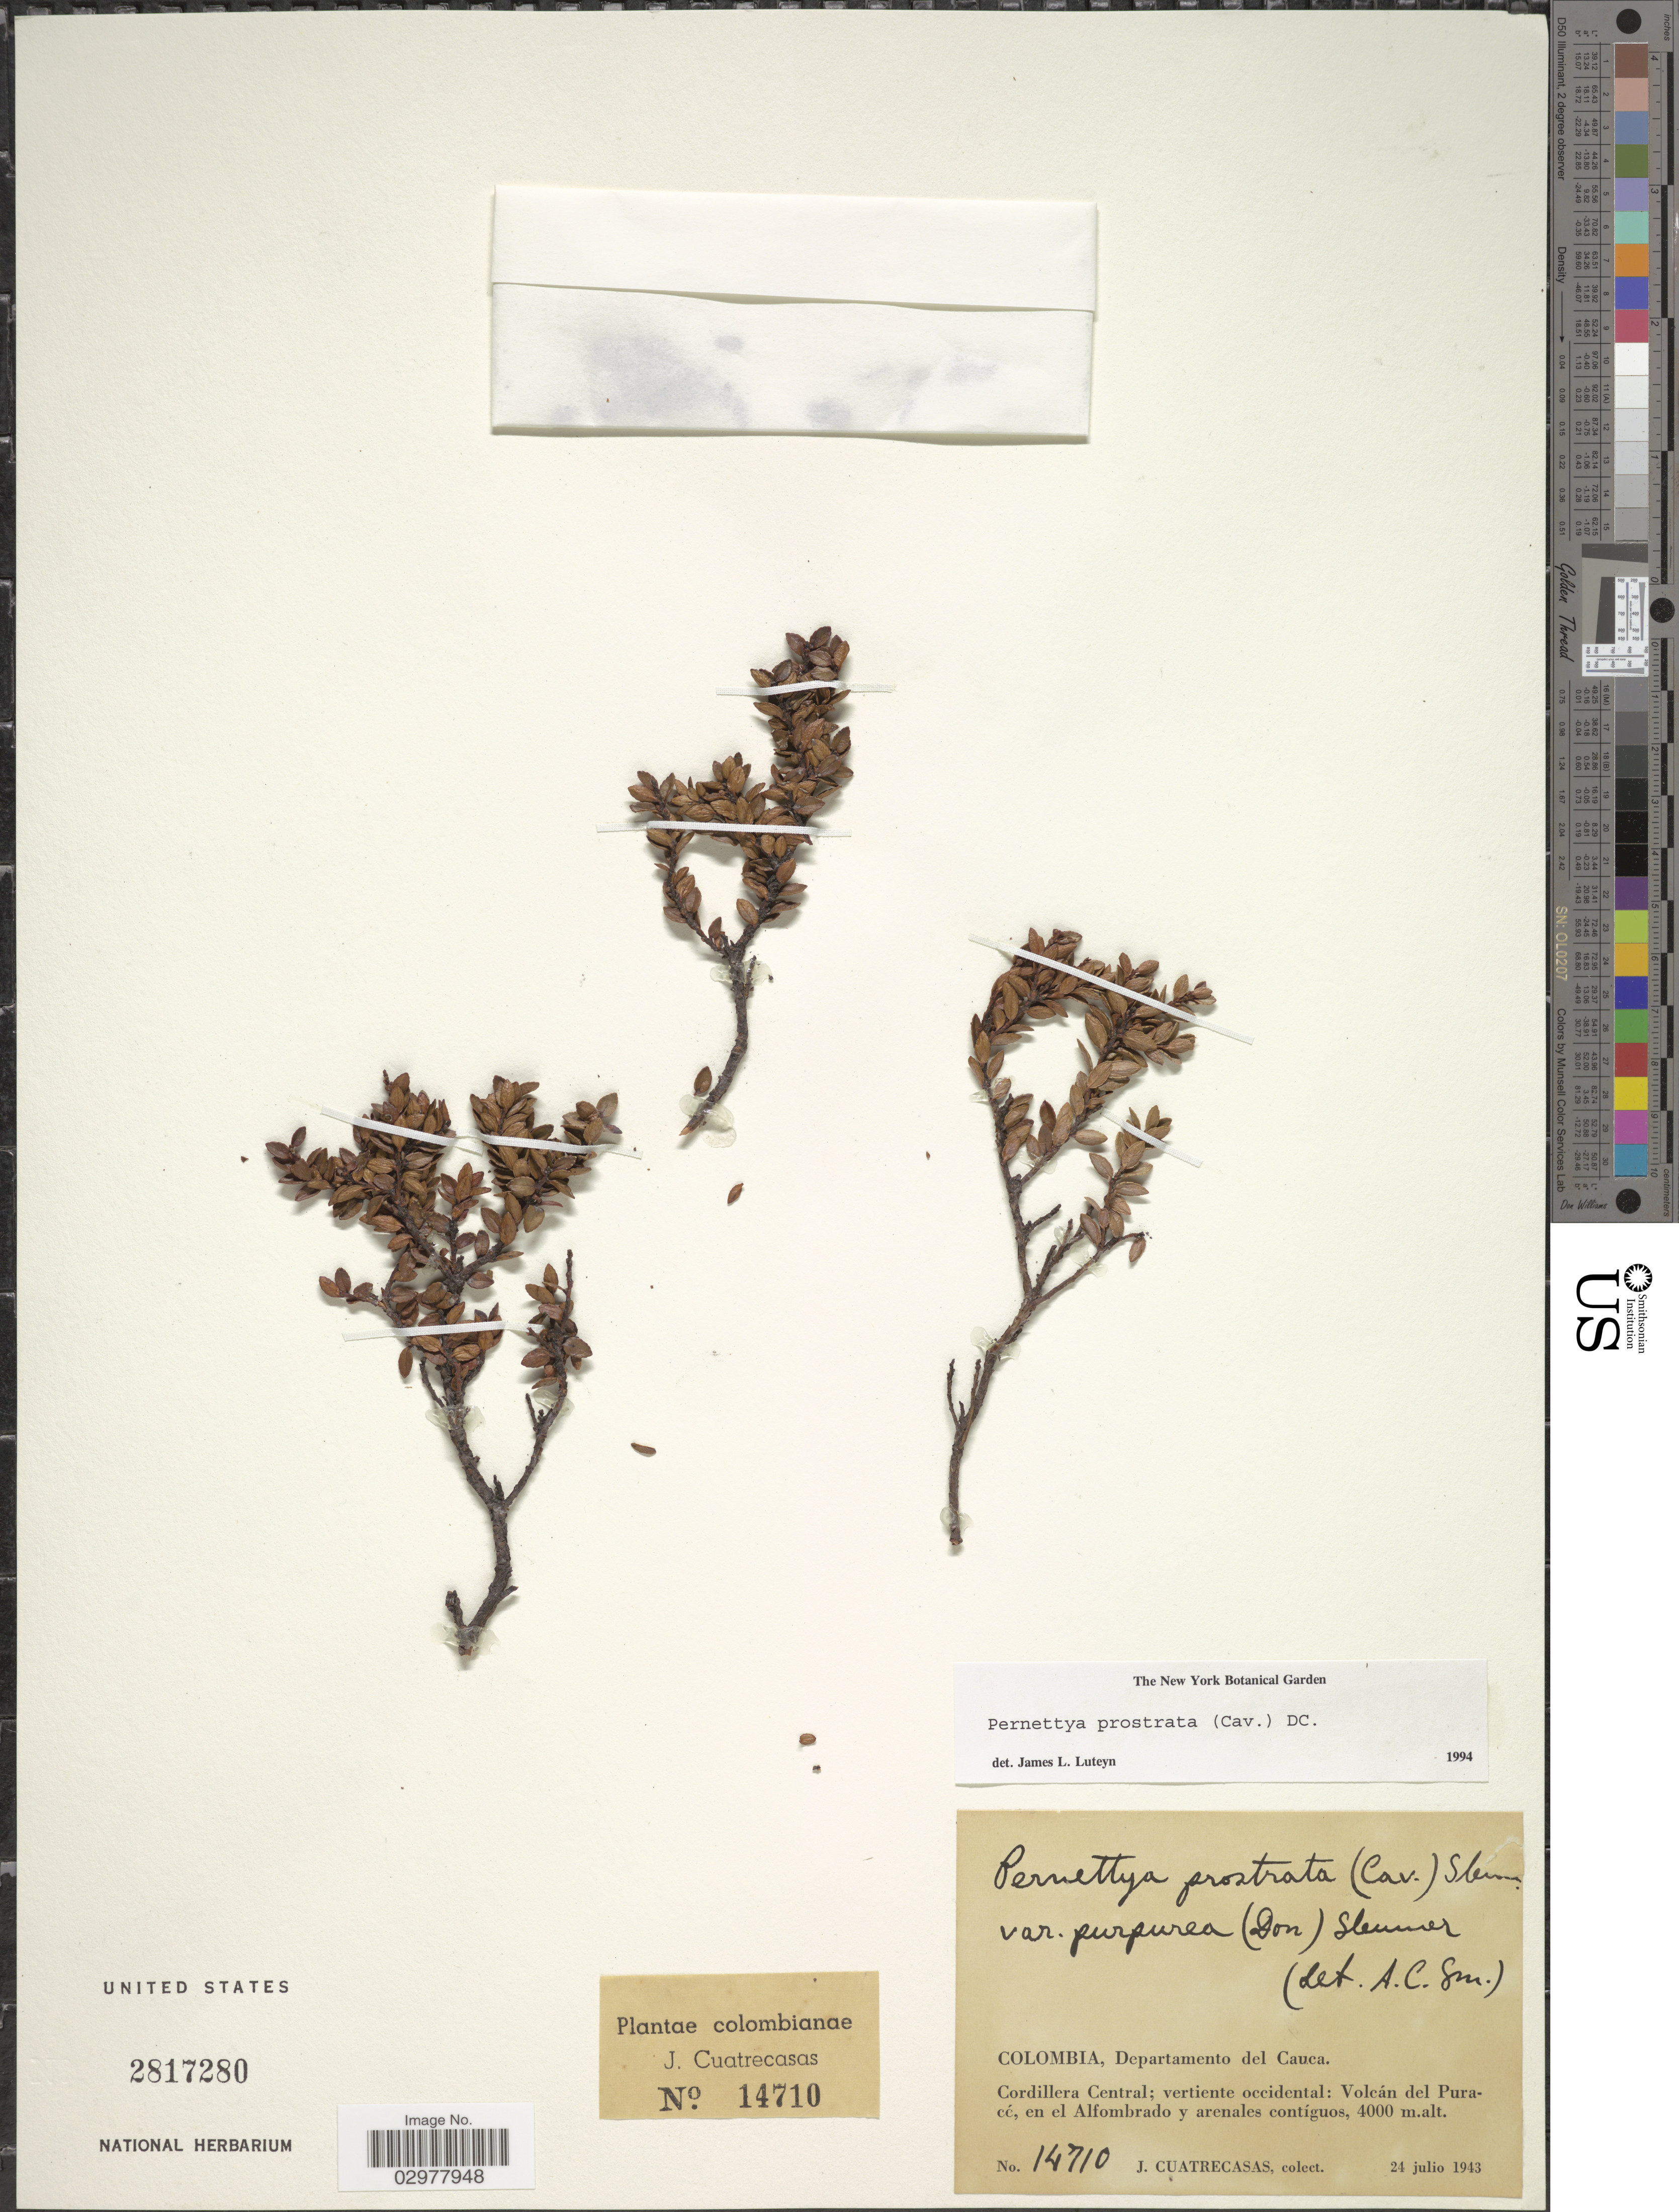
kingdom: Plantae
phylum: Tracheophyta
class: Magnoliopsida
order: Ericales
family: Ericaceae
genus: Pernettya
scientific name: Pernettya prostrata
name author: (Cav.) DC.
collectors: J. Cuatrecasas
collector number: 14710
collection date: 1943-07-24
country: Colombia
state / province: Cauca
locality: Departamento del Cauca. Cordillera Central; vertiente occidental: Volcán del Puracé, en el Alfombrado y arenales contíguos.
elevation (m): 4000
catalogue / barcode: US 2817280